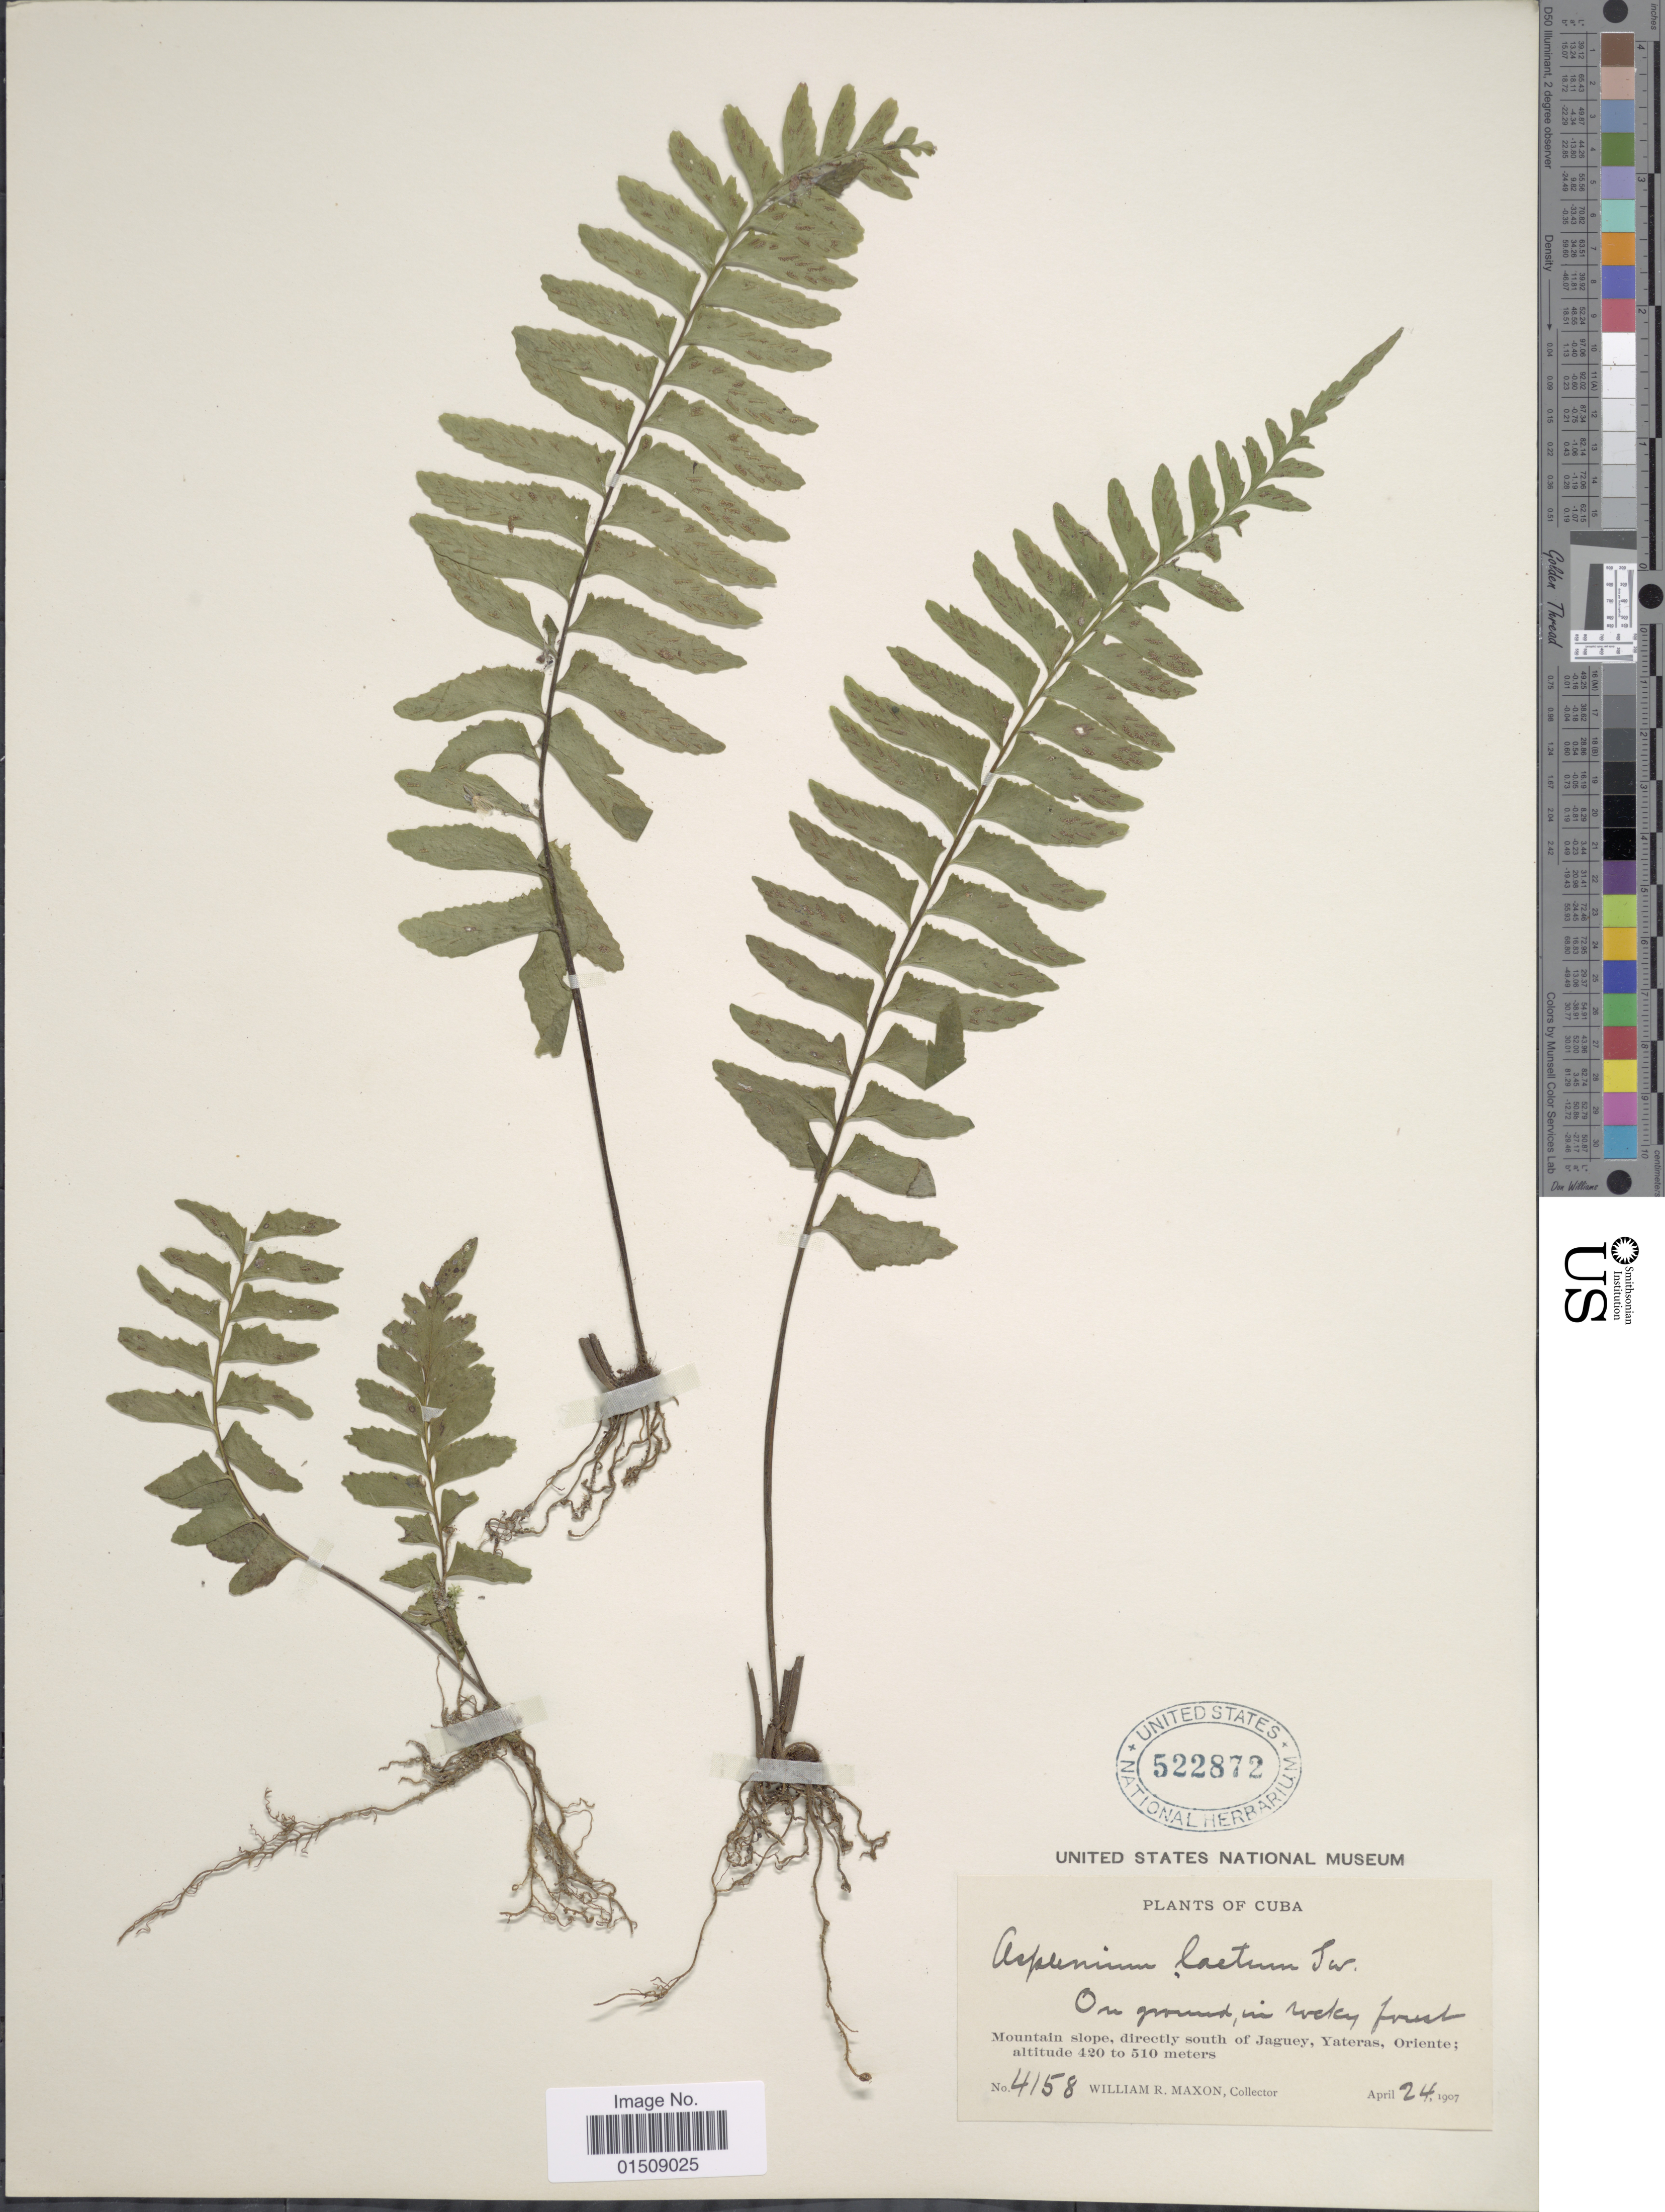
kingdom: Plantae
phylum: Tracheophyta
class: Polypodiopsida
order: Polypodiales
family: Aspleniaceae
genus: Asplenium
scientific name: Asplenium laetum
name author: Sw.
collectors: W. R. Maxon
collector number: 4158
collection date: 1907-04-24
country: Cuba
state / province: Oriente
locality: Mountain slope, directly south of Jaguey, Yateras, Oriente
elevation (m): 420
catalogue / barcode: US 522872